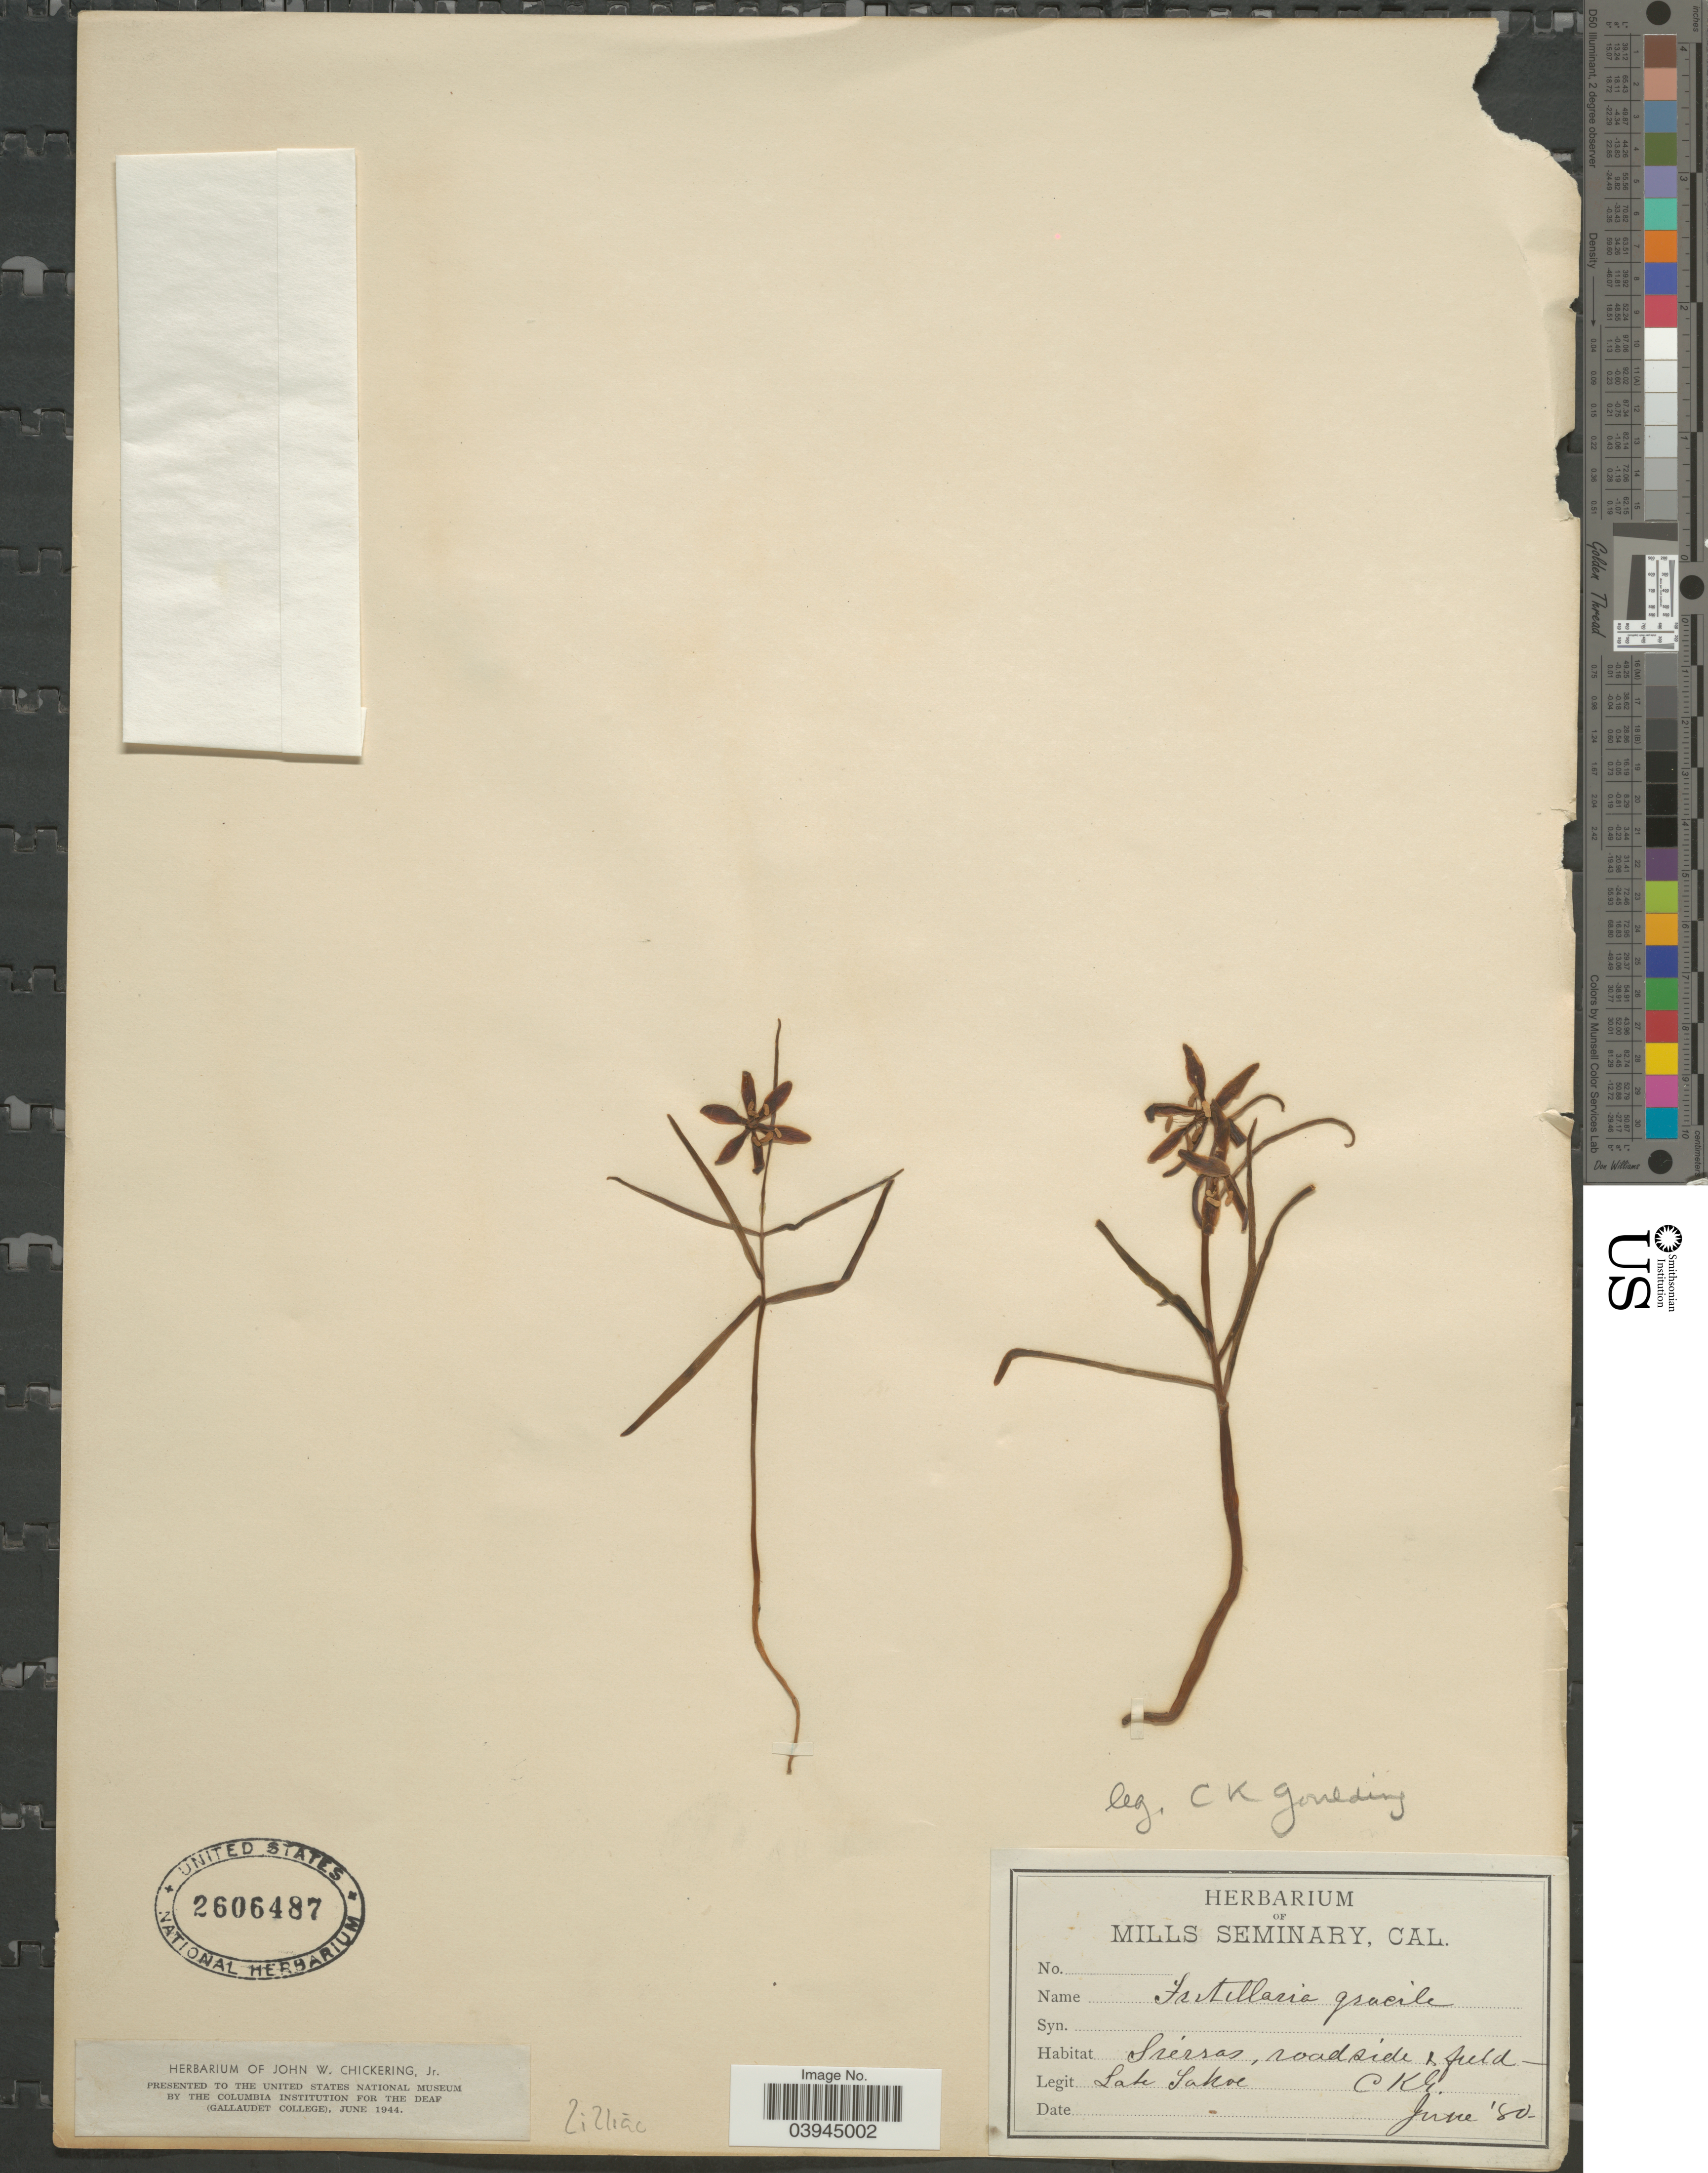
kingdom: Plantae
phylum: Tracheophyta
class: Liliopsida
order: Liliales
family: Liliaceae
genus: Fritillaria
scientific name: Fritillaria liliacea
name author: Lindl.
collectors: C. Goulding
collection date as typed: Transcribed d/m/y: /8/80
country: United States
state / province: California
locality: Lake Tahoe.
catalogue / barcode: US 2606487